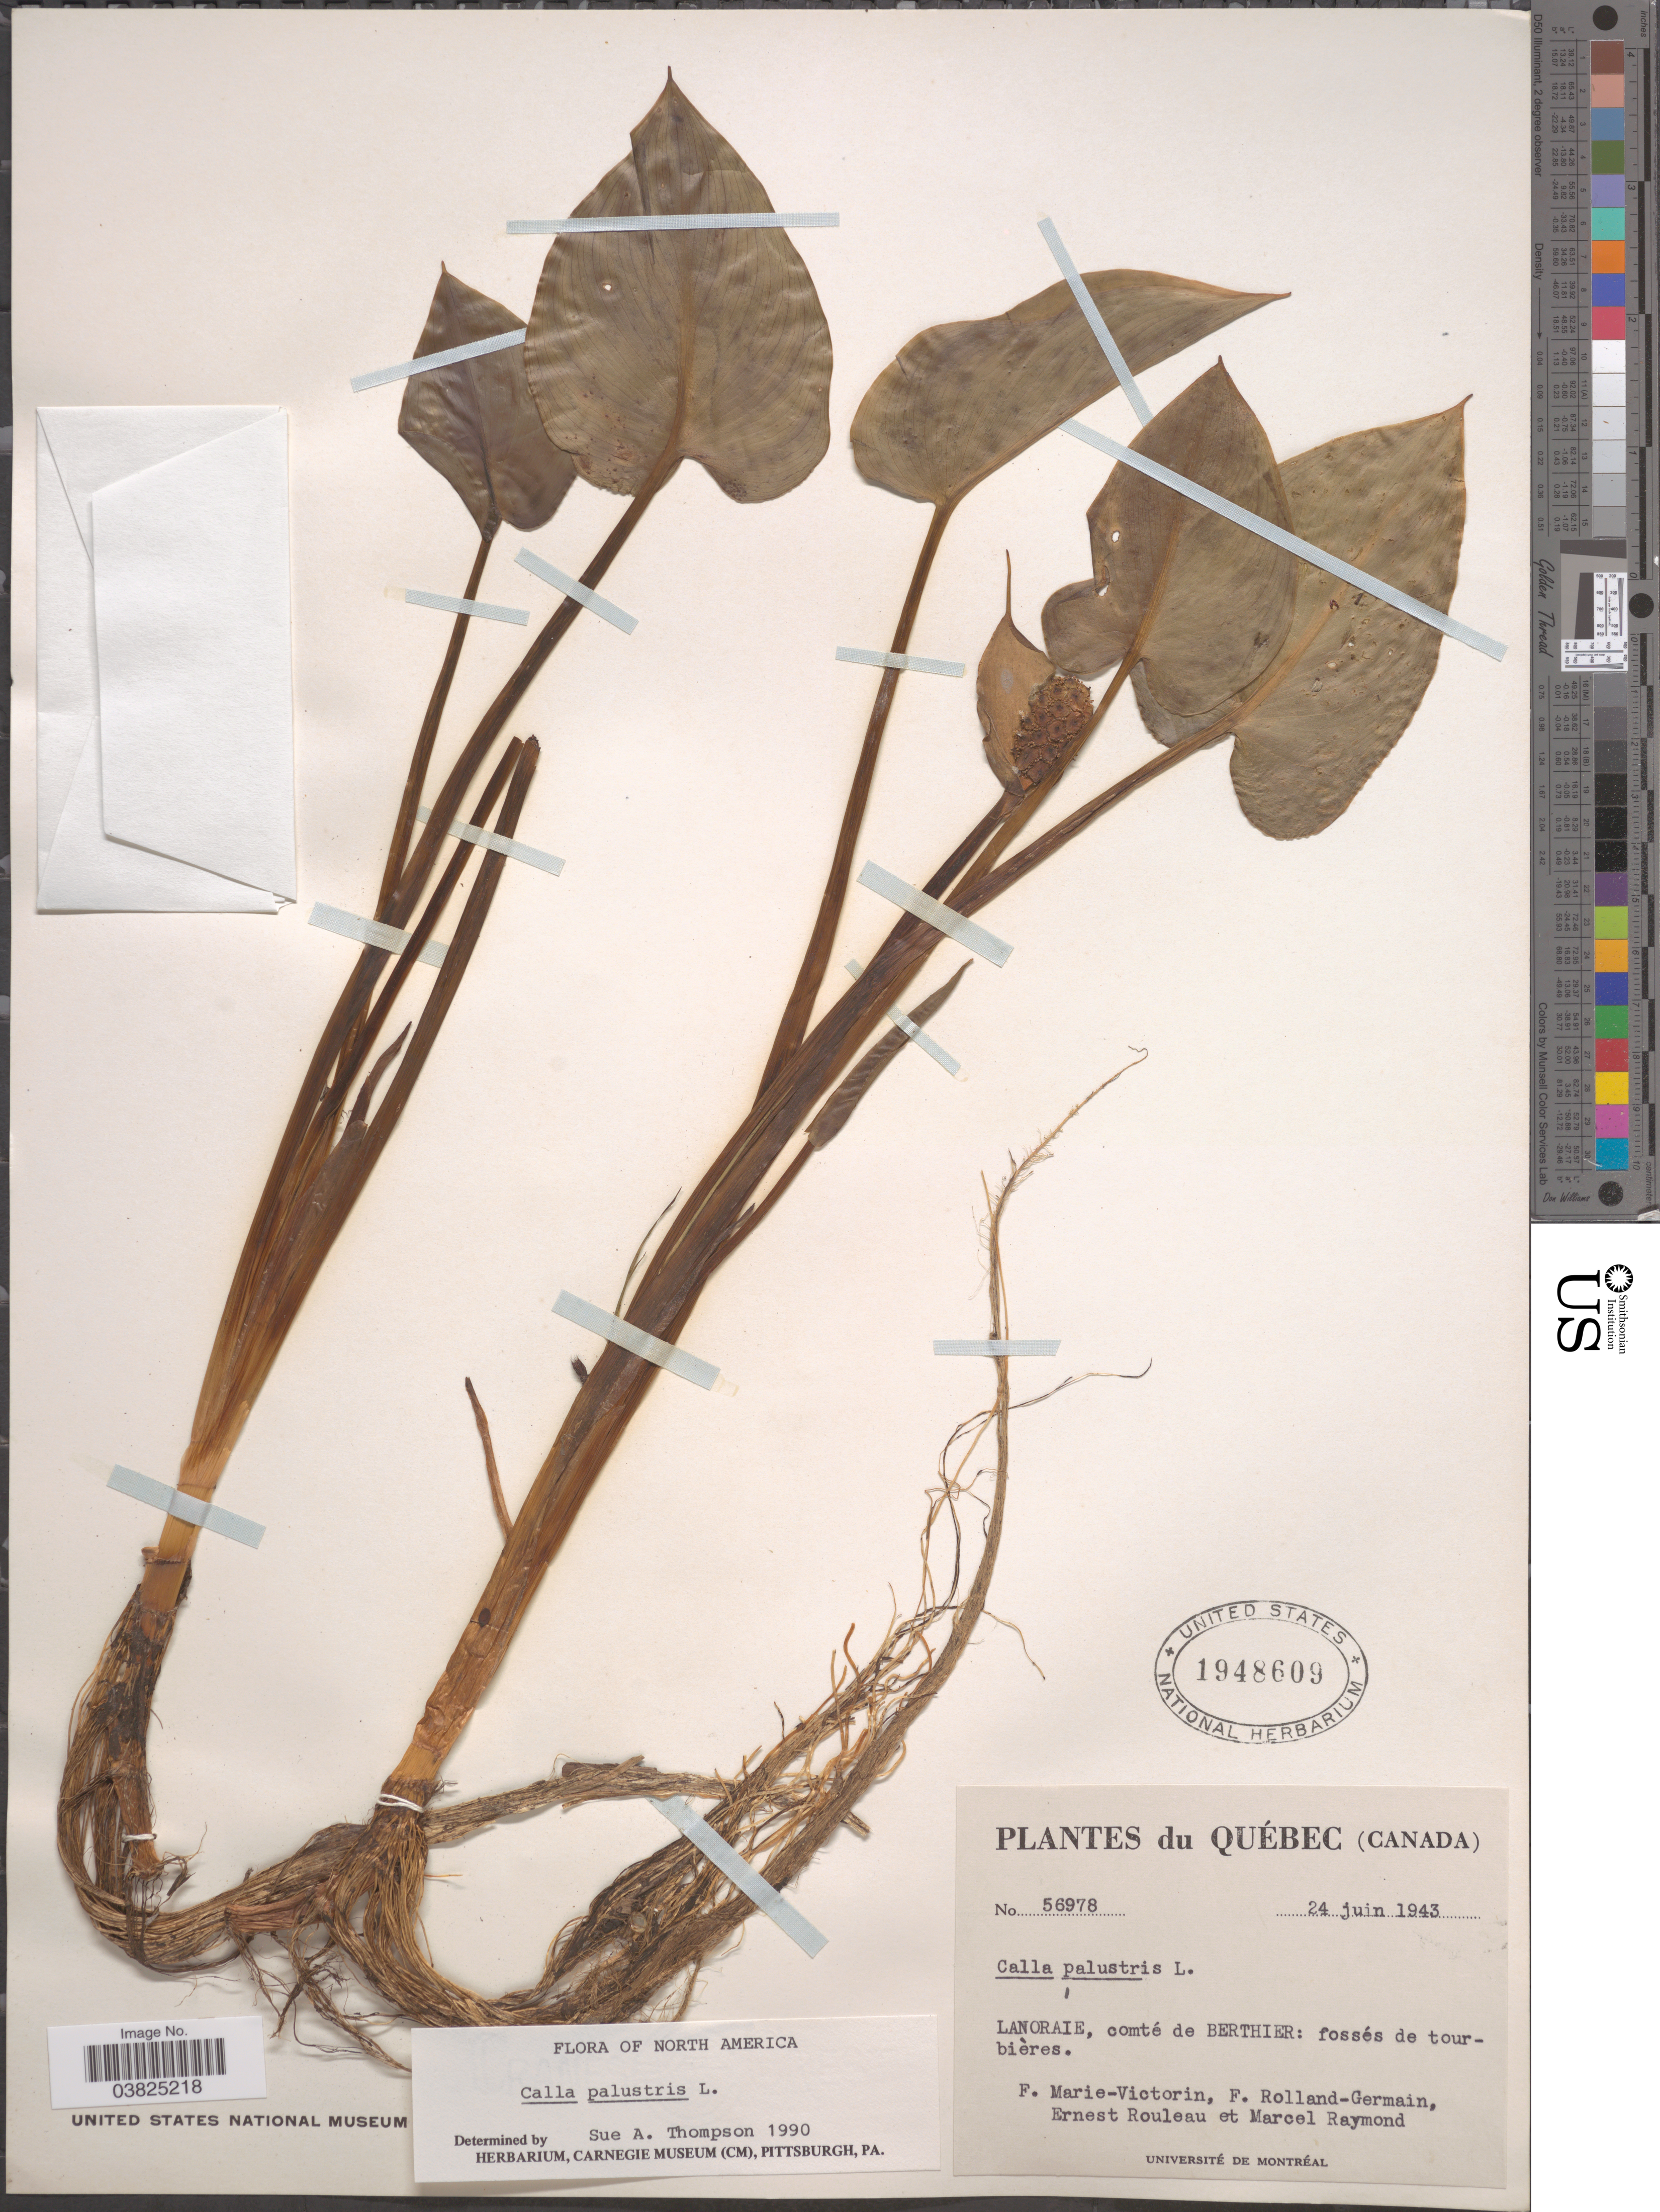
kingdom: Plantae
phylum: Tracheophyta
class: Liliopsida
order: Alismatales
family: Araceae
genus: Calla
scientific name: Calla palustris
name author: L.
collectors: F. Marie-Victorin, Rolland-Germain, J. Rouleau & M. Raymond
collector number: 56978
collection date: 1943-06-24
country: Canada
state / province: Quebec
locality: Lanoraie, comté de Berthier.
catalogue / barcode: US 1948609